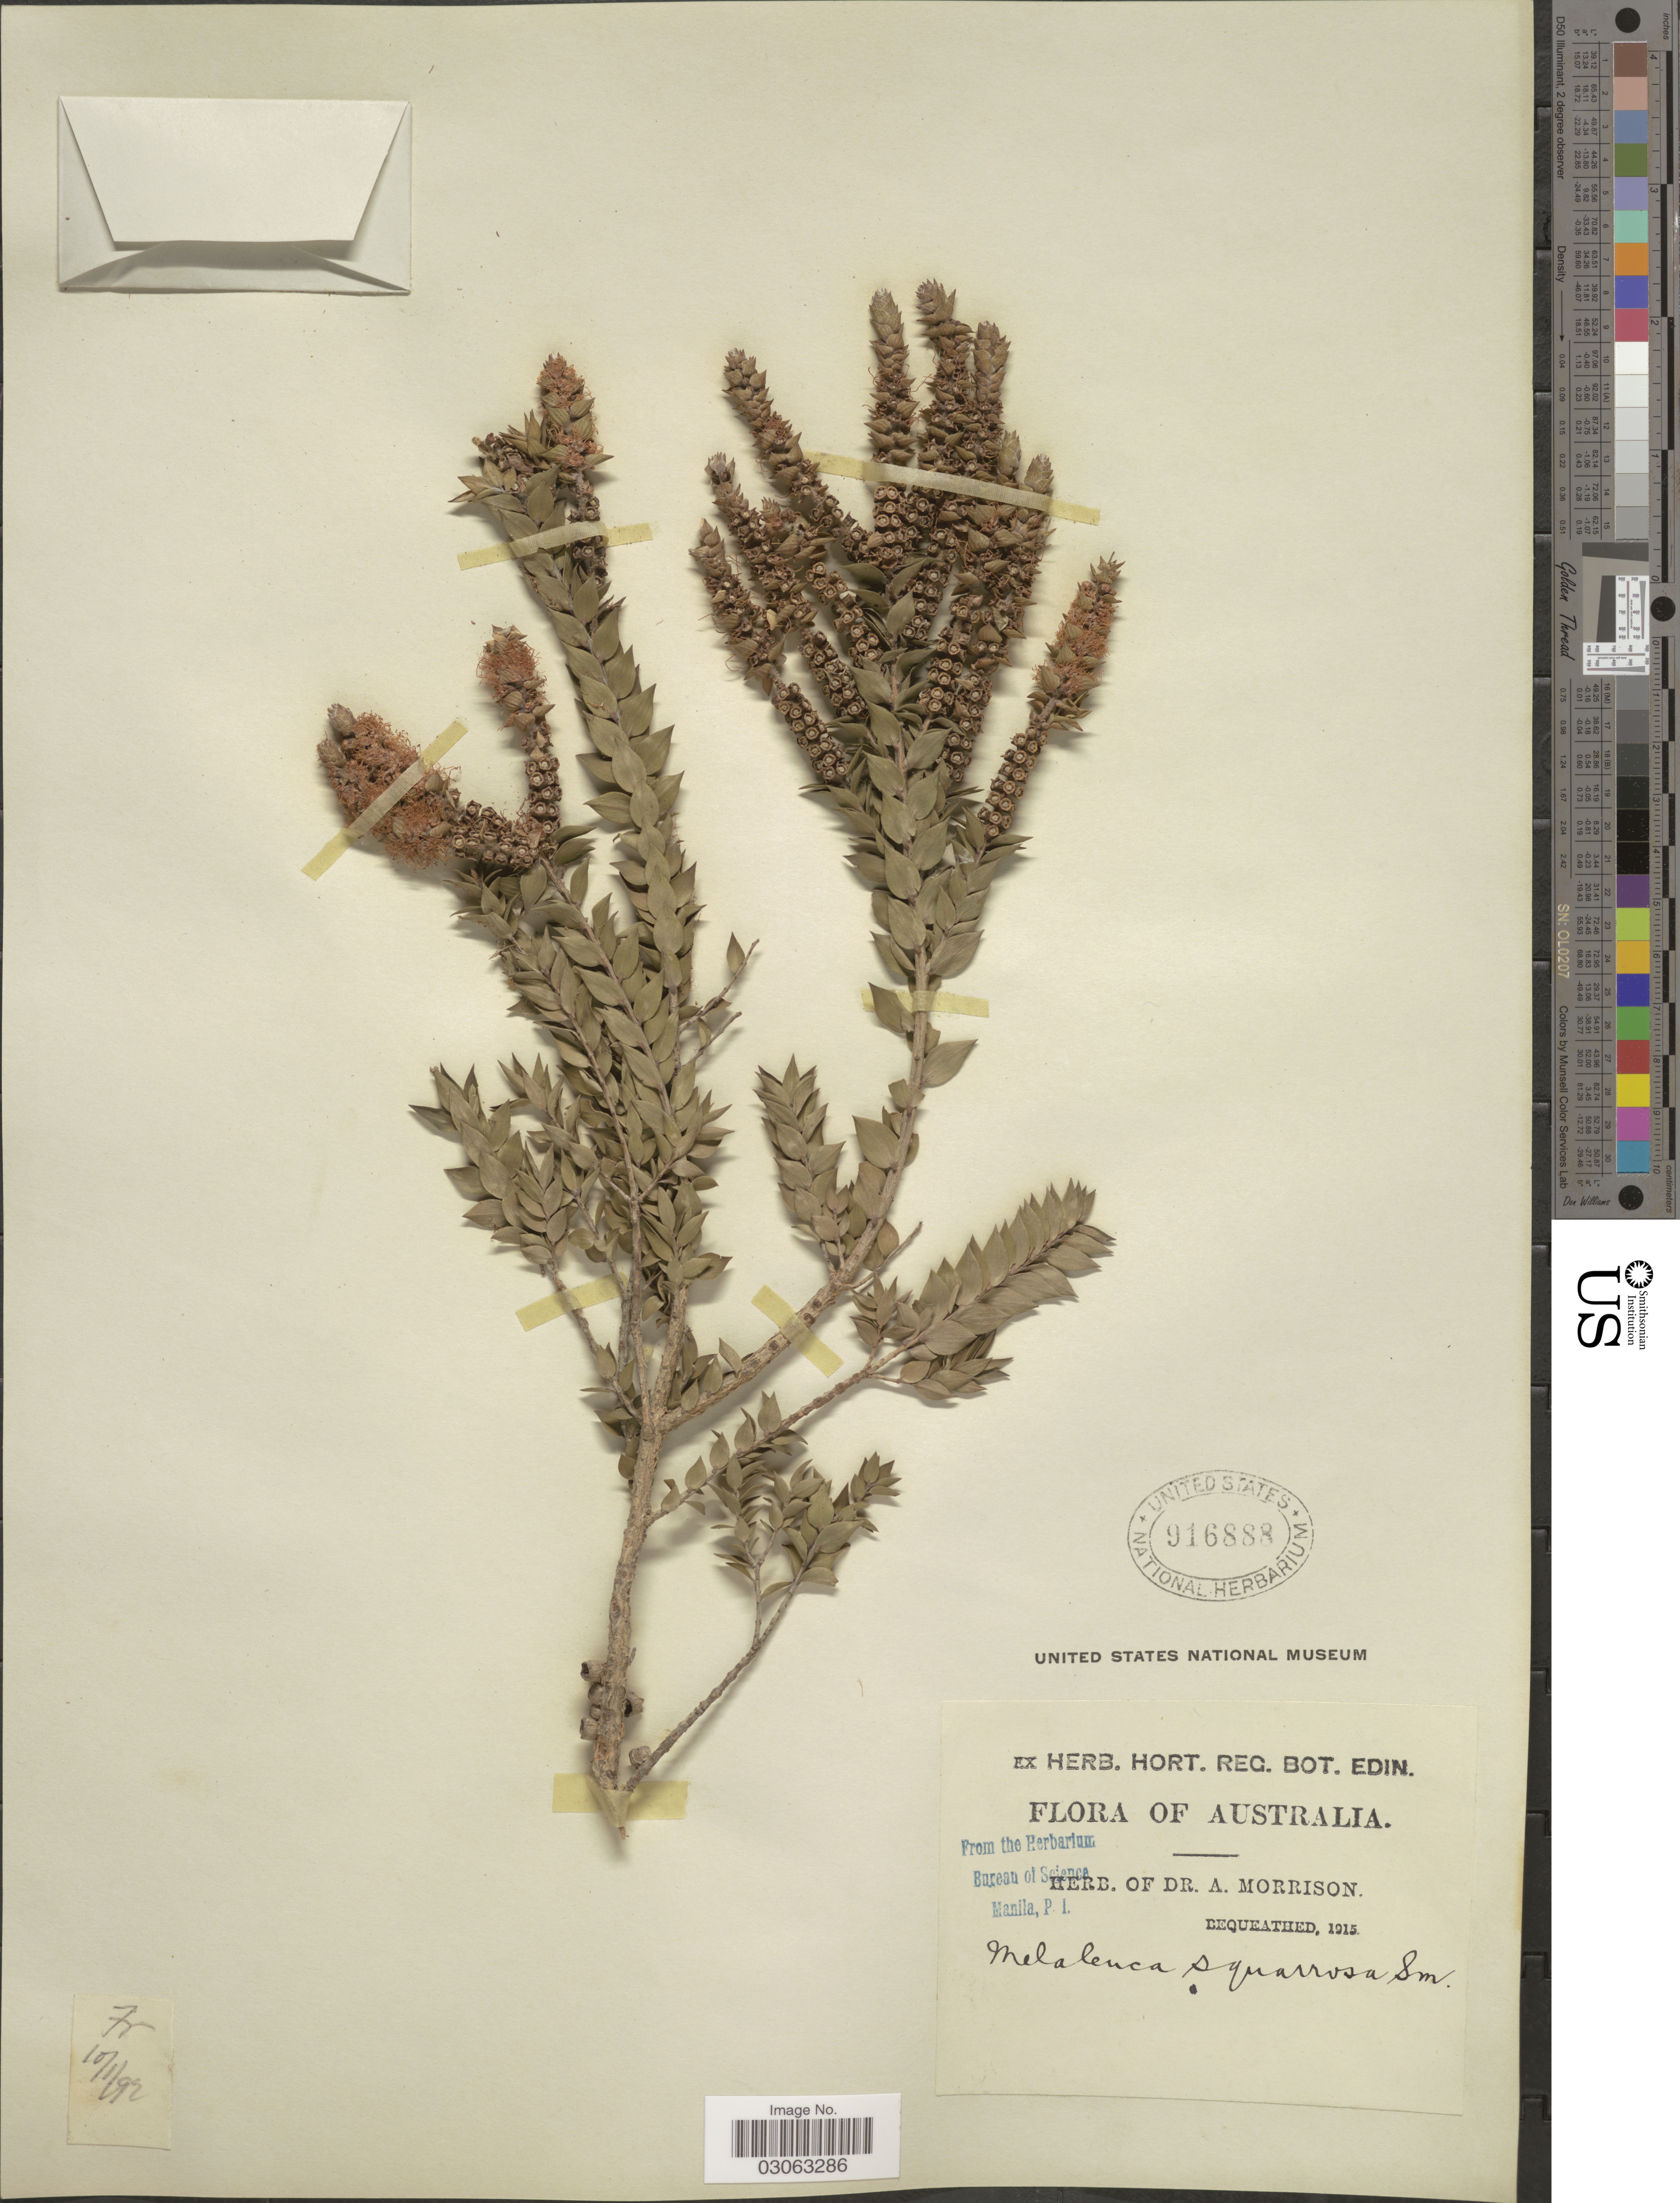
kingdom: Plantae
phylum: Tracheophyta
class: Magnoliopsida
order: Myrtales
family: Myrtaceae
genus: Melaleuca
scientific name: Melaleuca squarrosa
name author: Sm.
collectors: ex herb. Dr. A. Morrison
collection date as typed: Transcribed d/m/y: 10/1/92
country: Australia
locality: Fr.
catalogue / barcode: US 916888